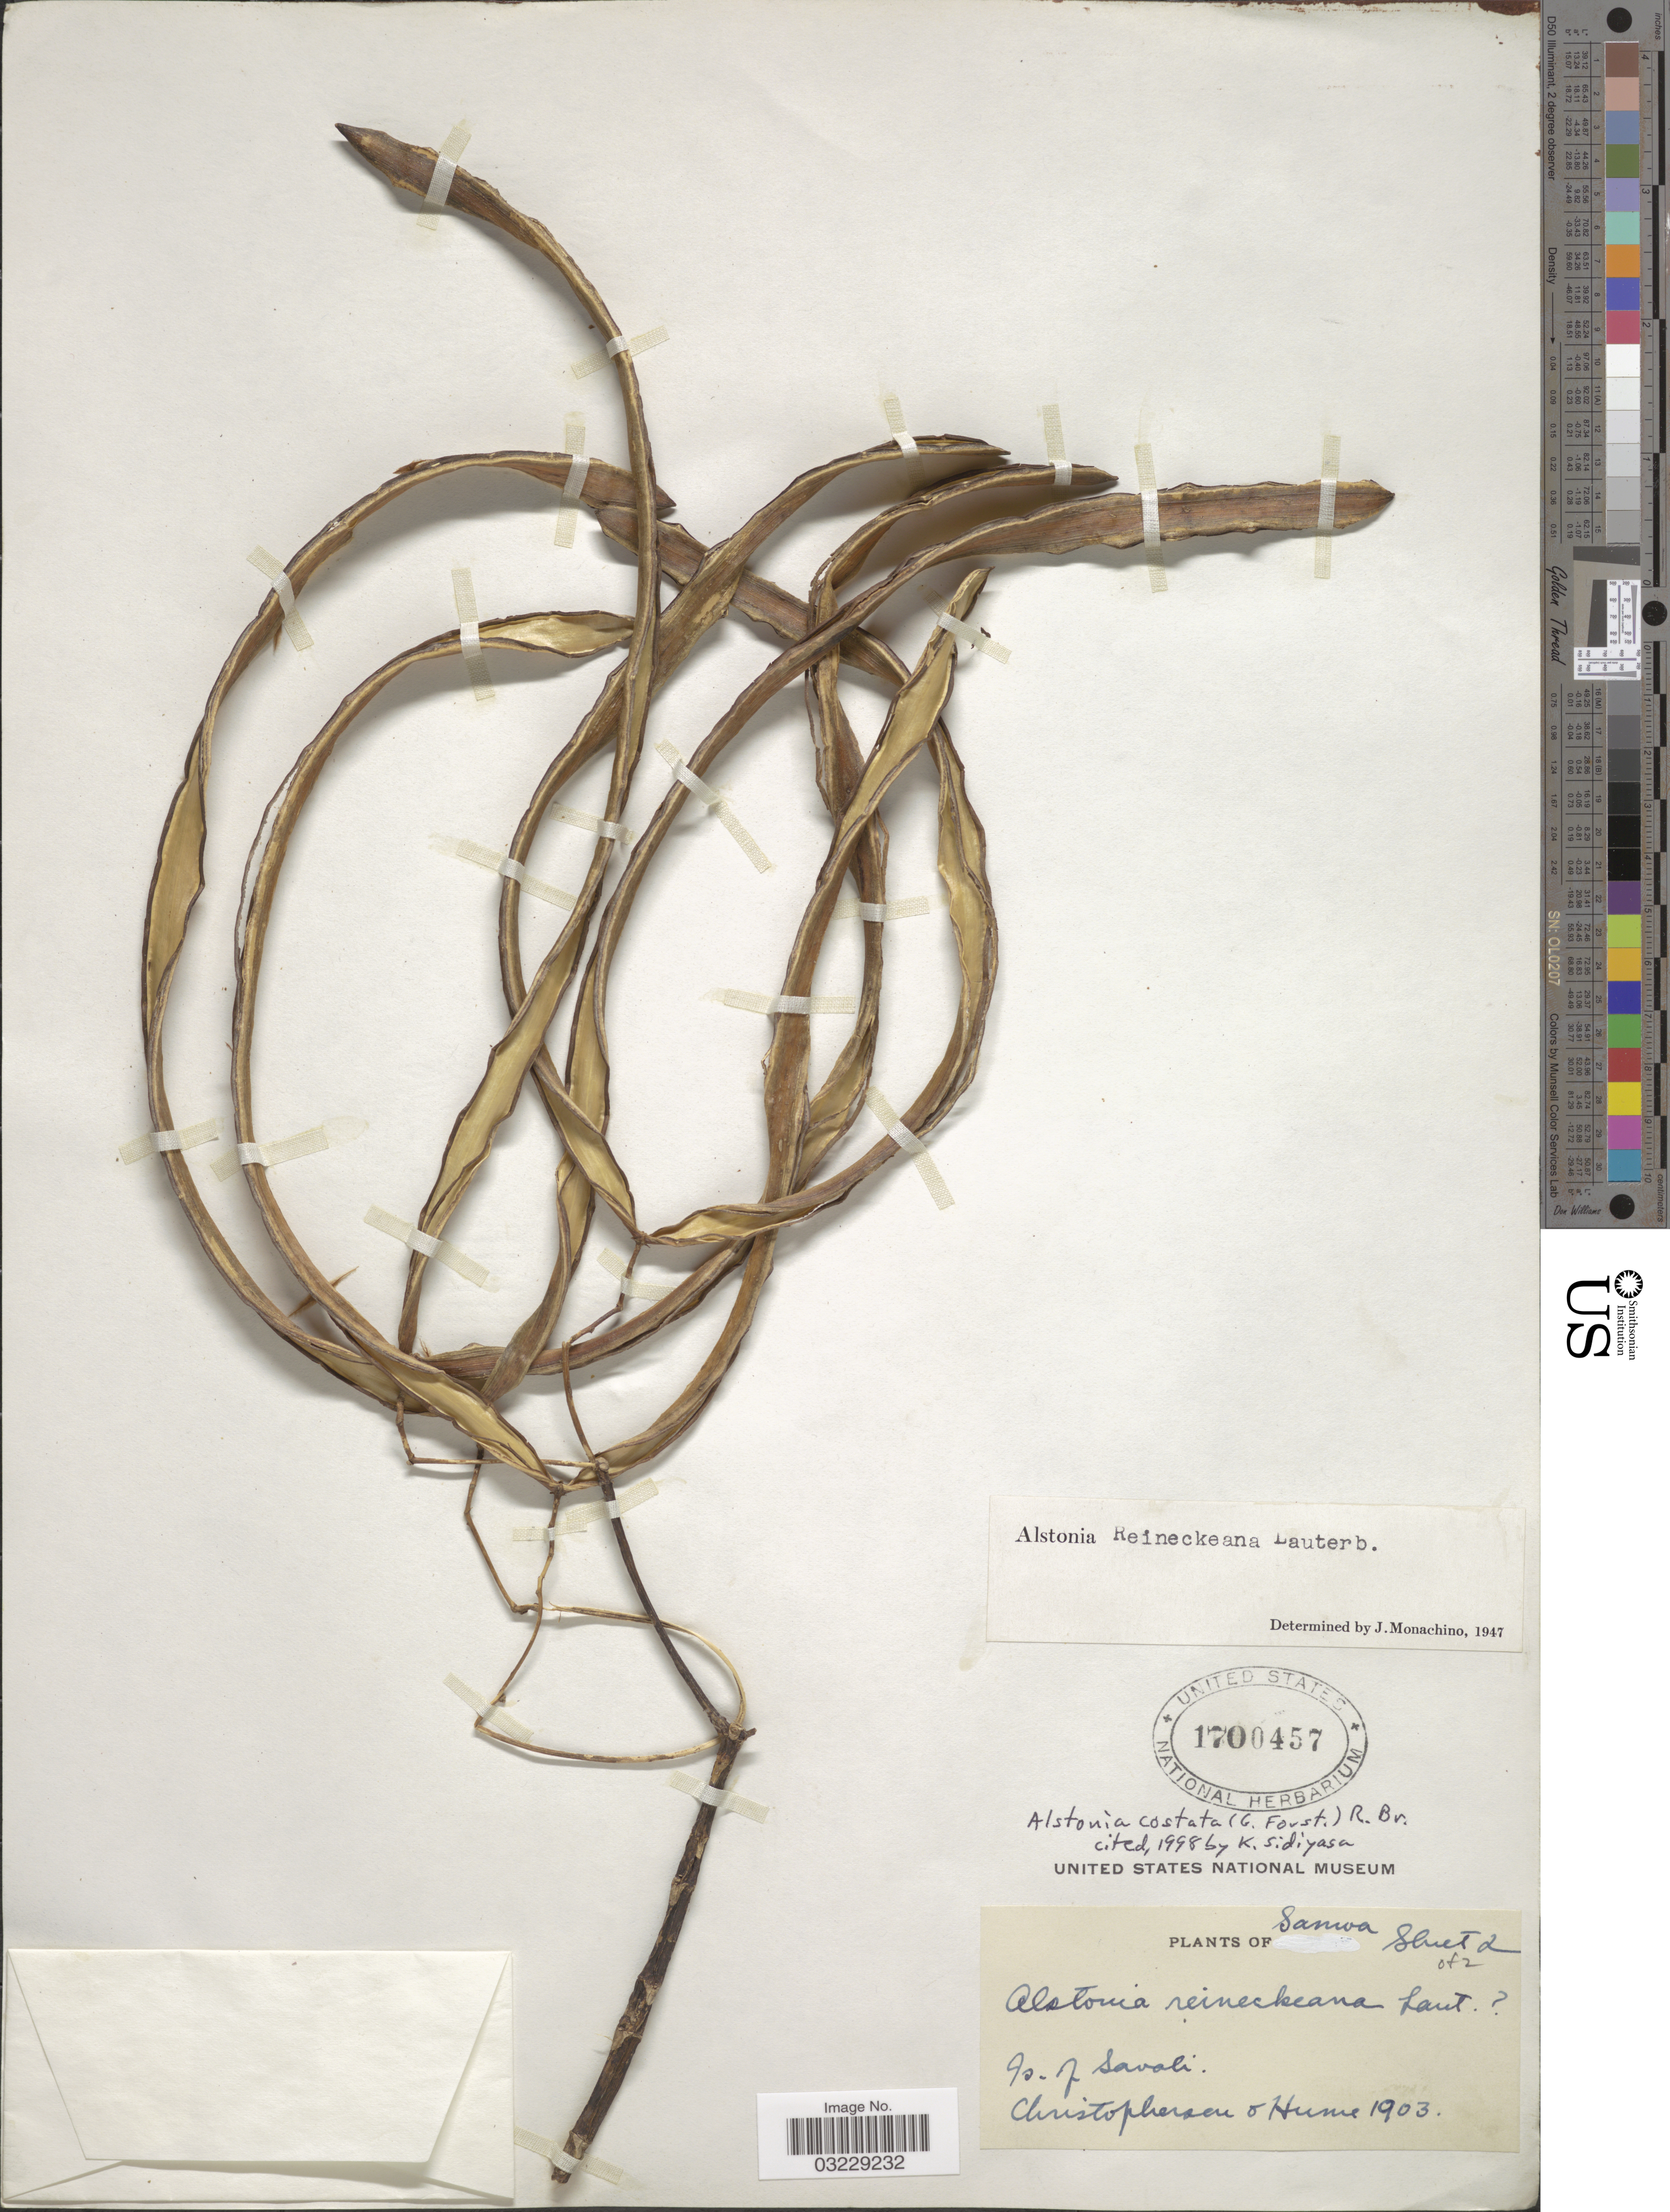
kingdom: Plantae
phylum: Tracheophyta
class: Magnoliopsida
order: Gentianales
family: Apocynaceae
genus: Alstonia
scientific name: Alstonia costata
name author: (G. Forst.) R. Br.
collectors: E. Christophersen & -. Hume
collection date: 1903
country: Samoa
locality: Samoa. Is. of Savali.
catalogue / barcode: US 1700457